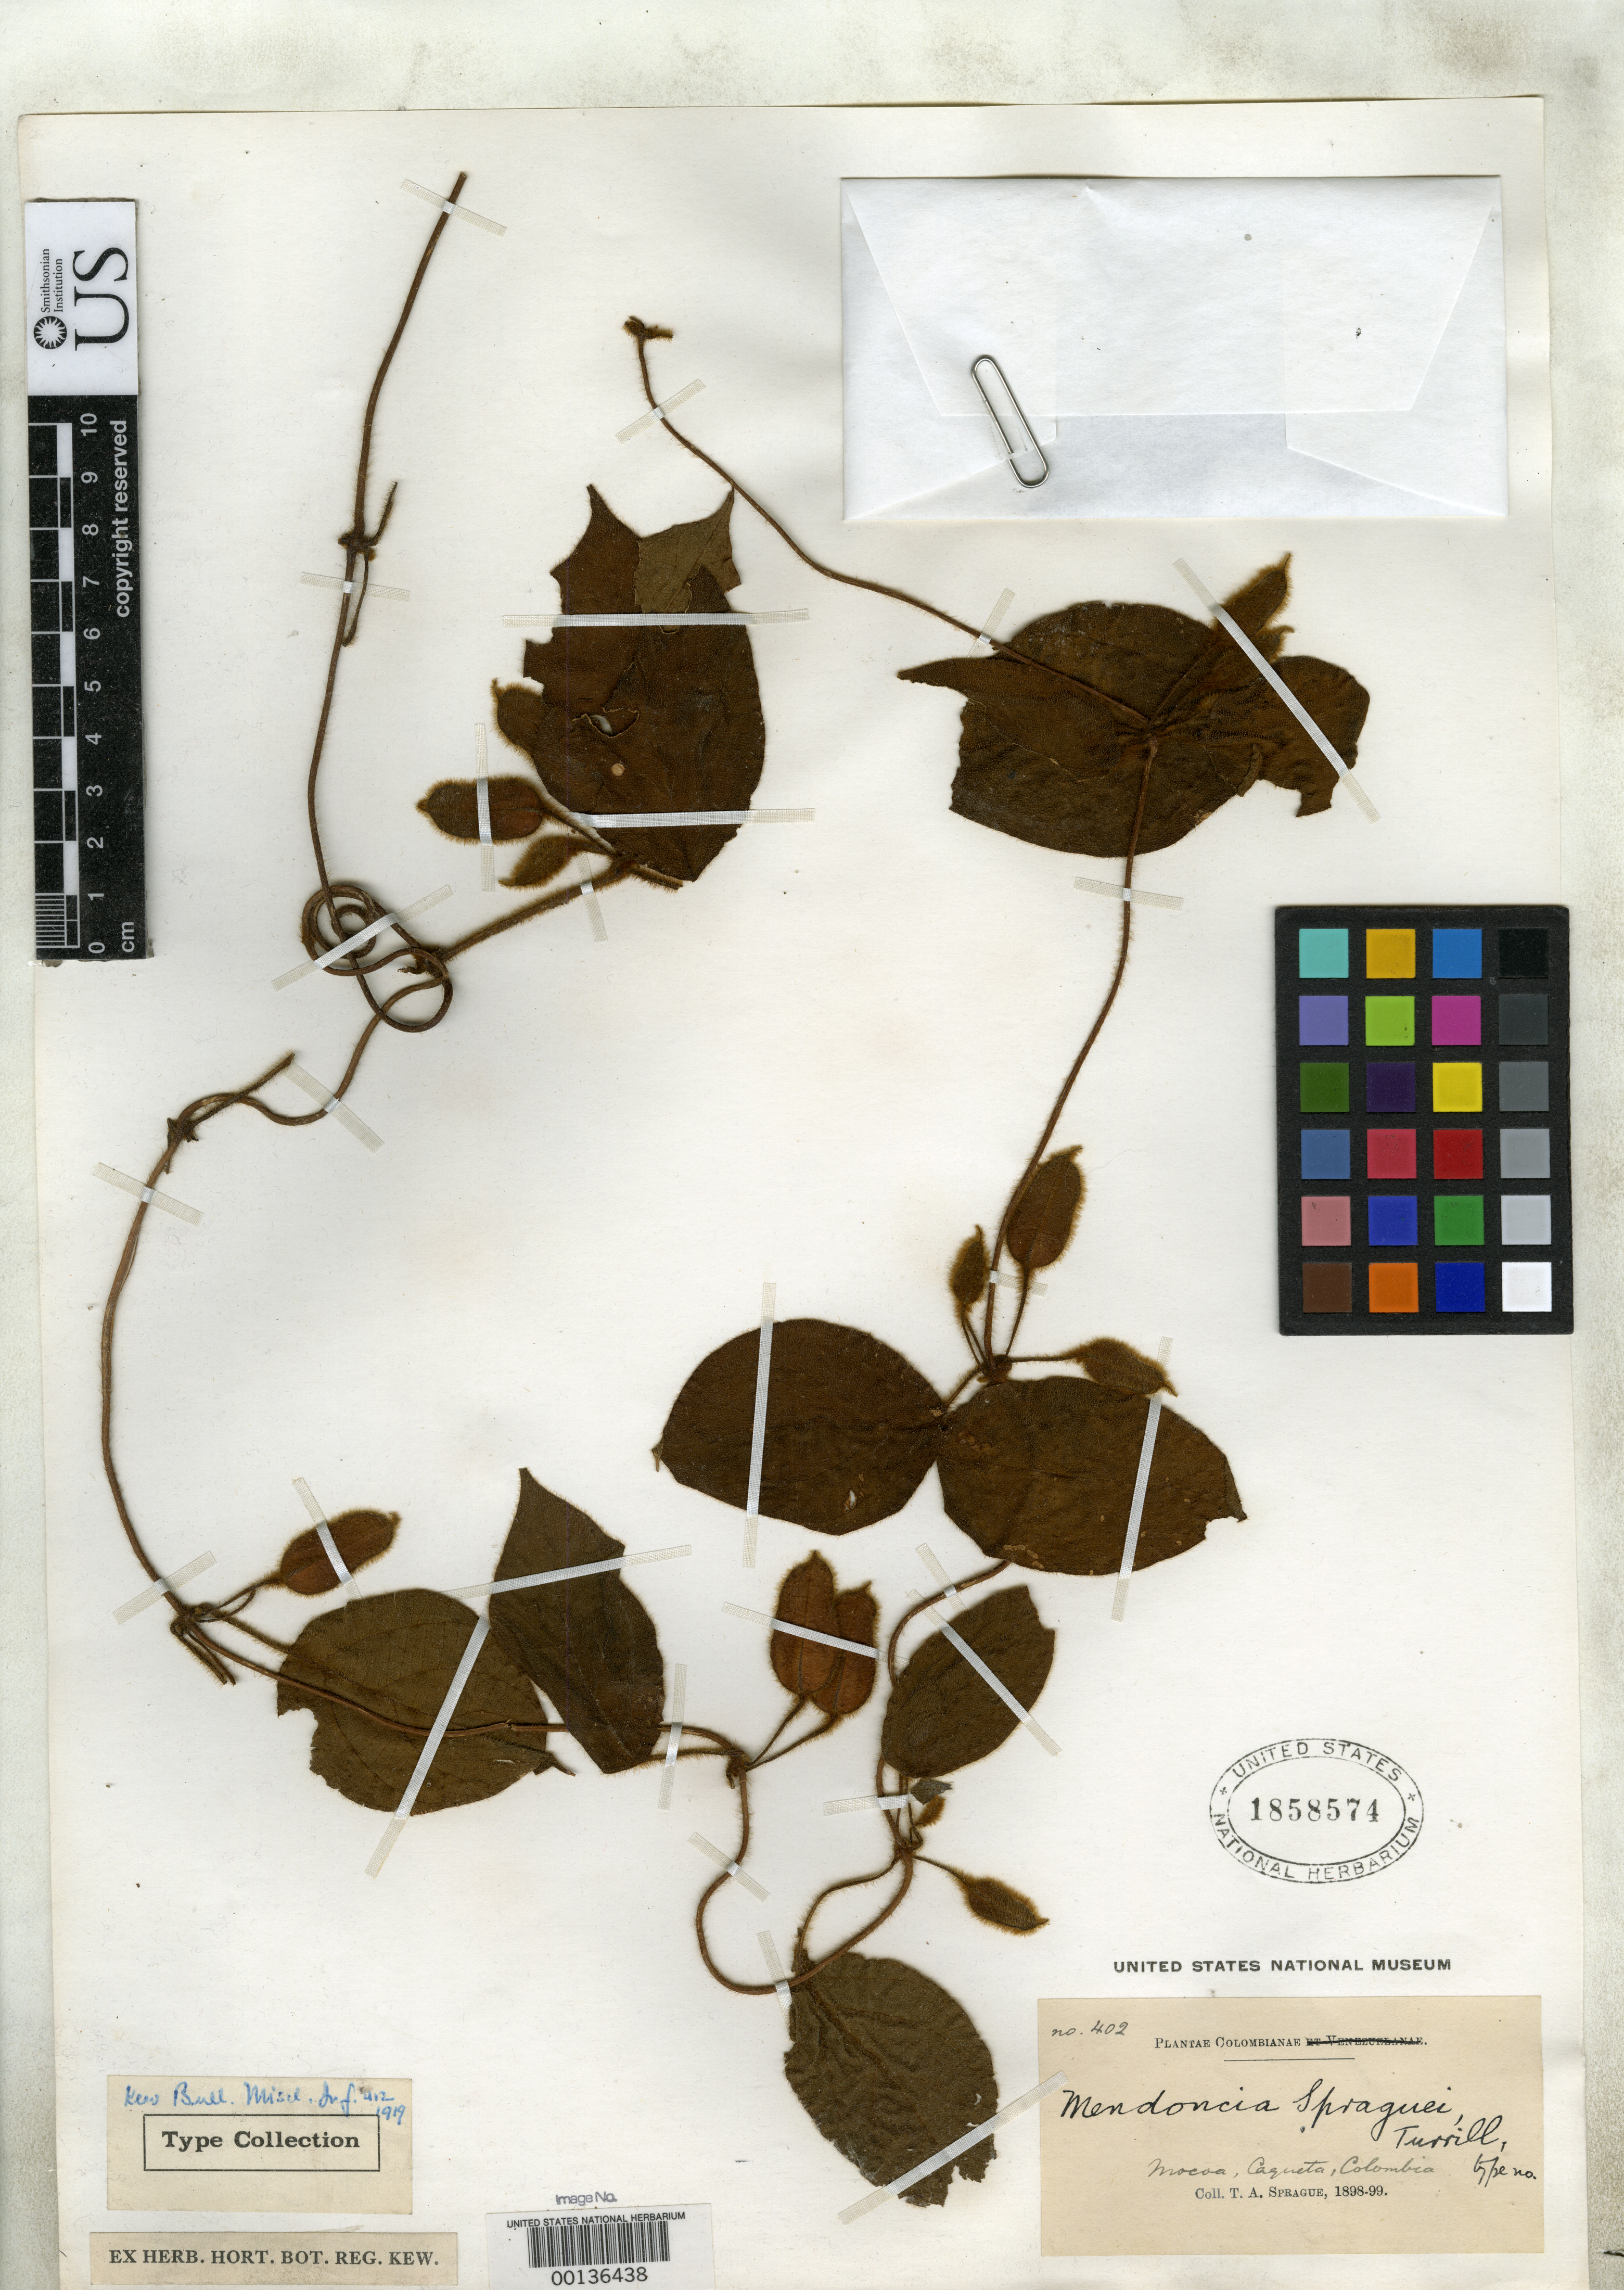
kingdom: Plantae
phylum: Tracheophyta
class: Magnoliopsida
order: Lamiales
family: Acanthaceae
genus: Mendoncia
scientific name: Mendoncia spraguei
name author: Turrill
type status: Isotype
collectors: T. A. Sprague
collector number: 402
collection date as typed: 1898 to -- --- 1899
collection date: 1898/1899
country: Colombia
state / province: Caquetá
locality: Caqueta territory, Mocoa.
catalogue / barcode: US 1858574